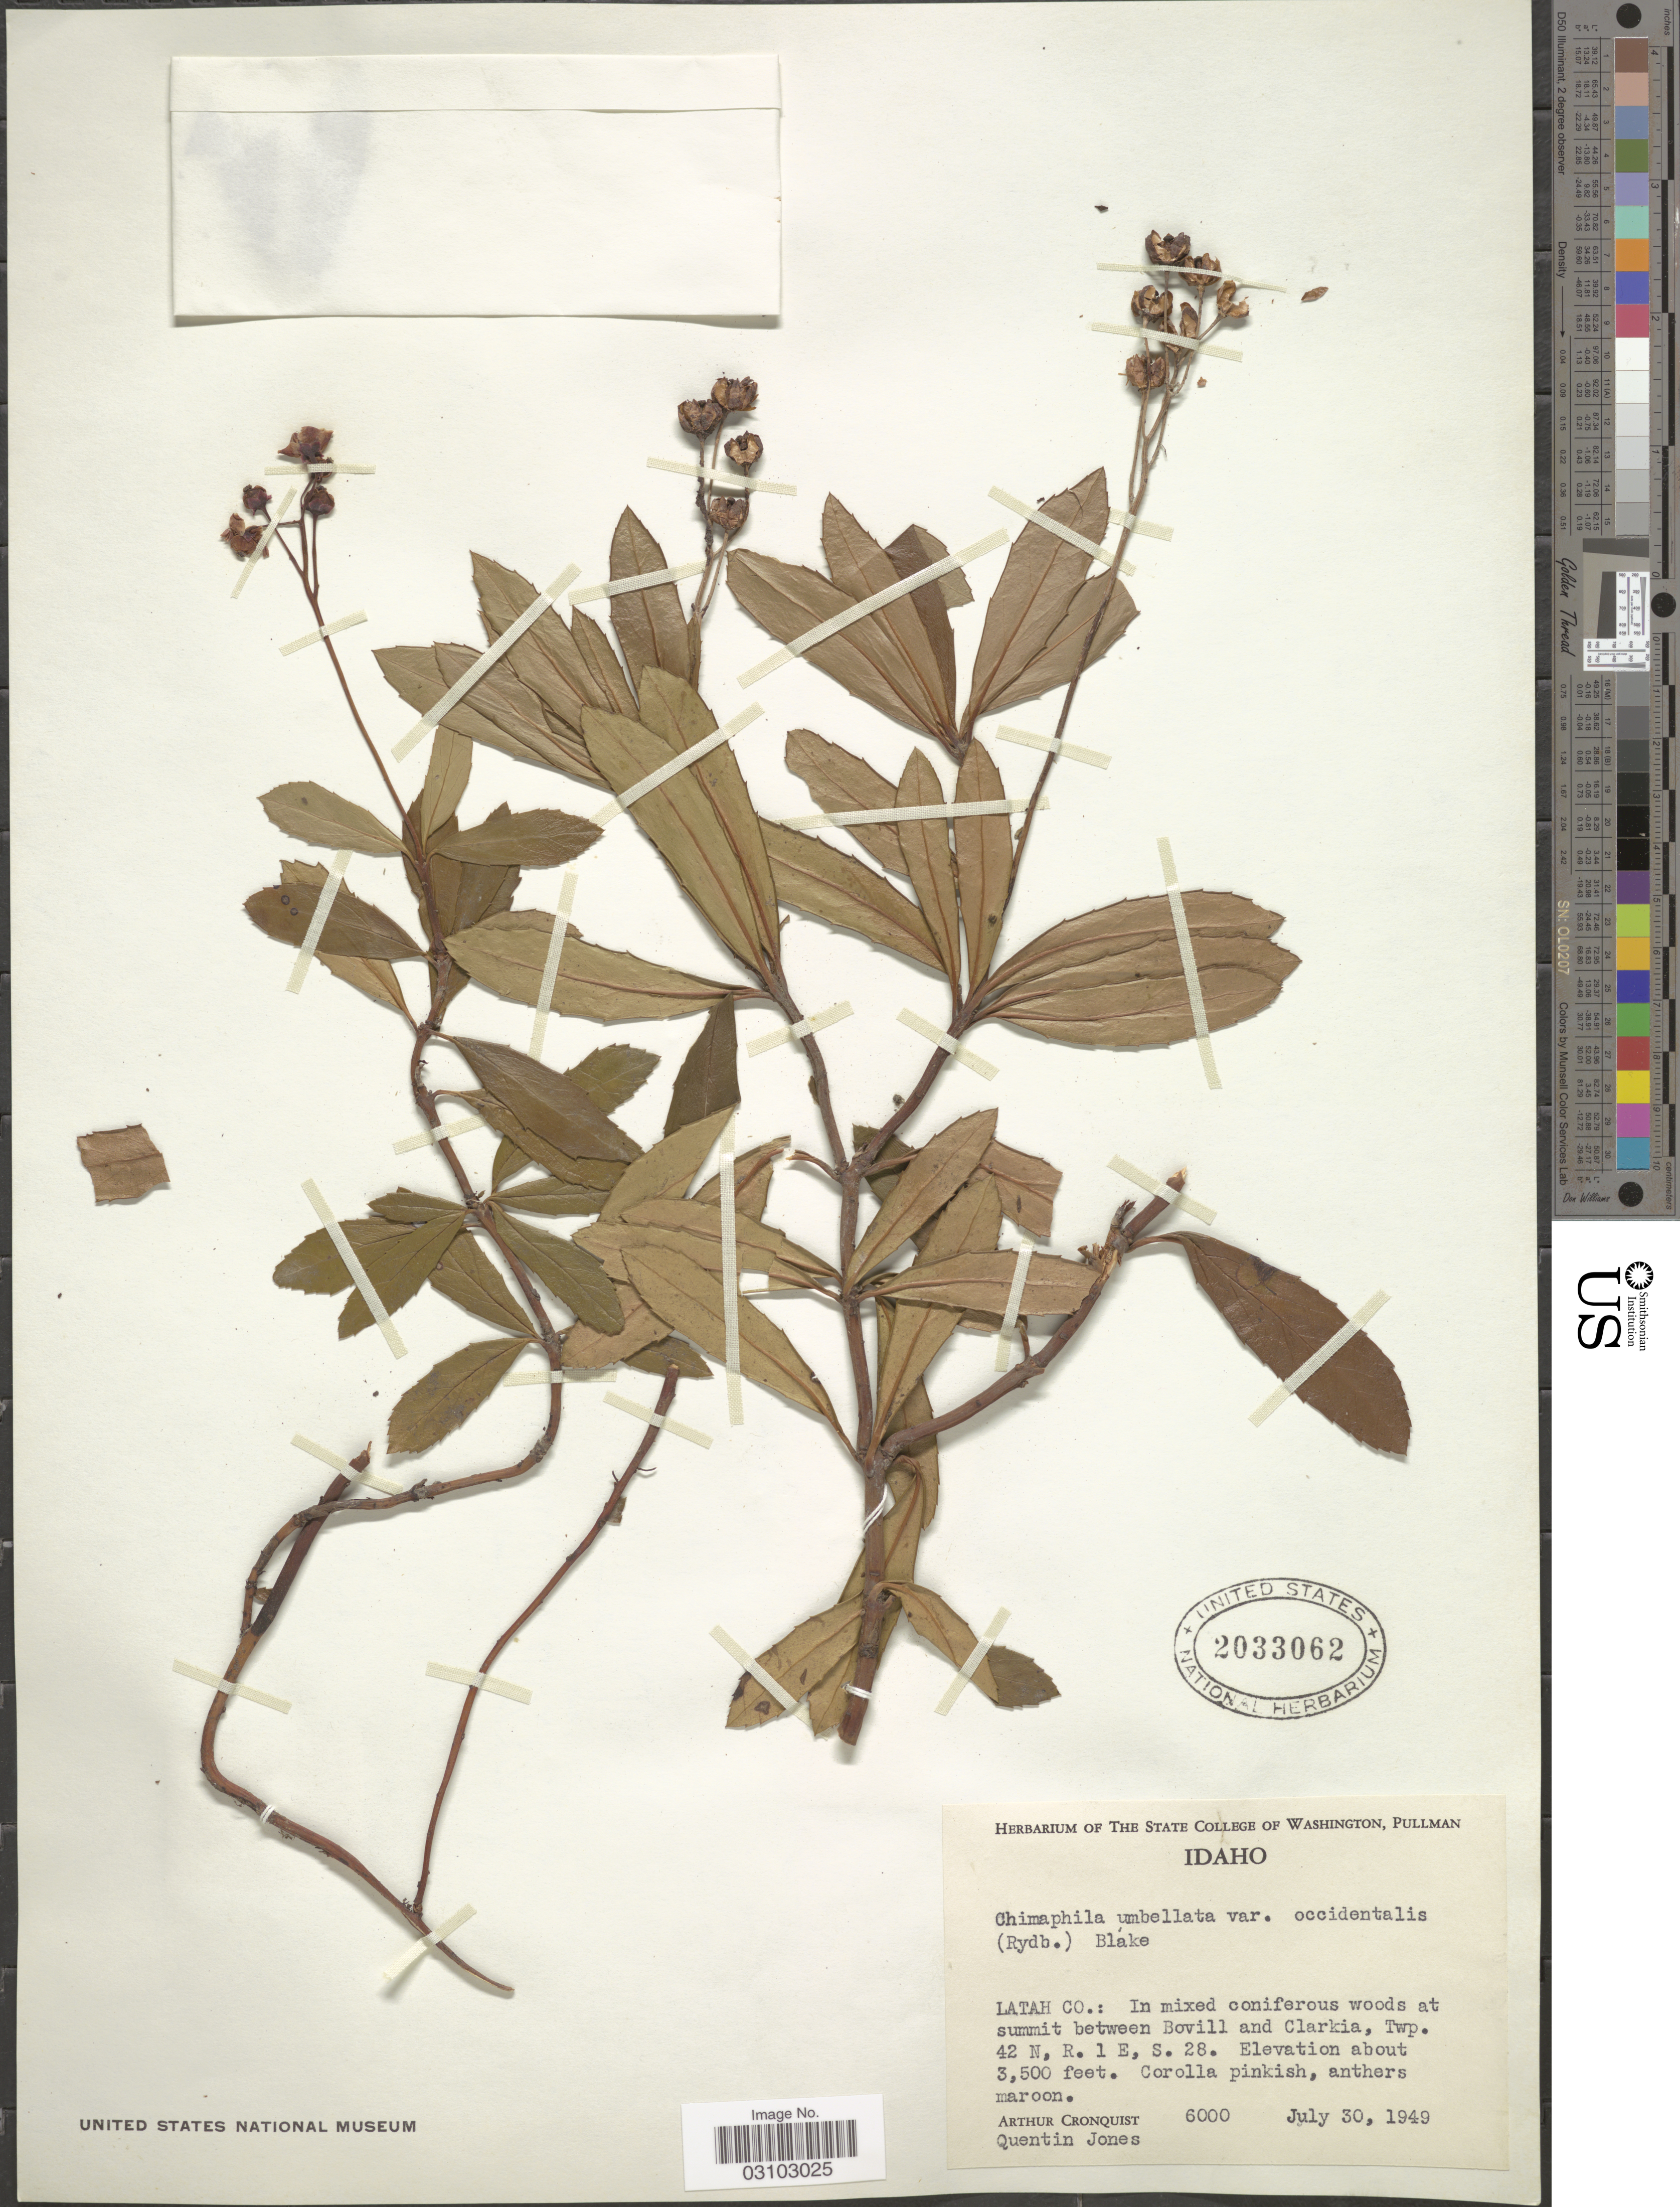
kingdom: Plantae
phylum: Tracheophyta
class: Magnoliopsida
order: Ericales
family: Ericaceae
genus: Chimaphila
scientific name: Chimaphila umbellata subsp. occidentalis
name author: (Rydb.) Hultén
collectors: A. J. Cronquist & Q. Jones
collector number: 6000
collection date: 1949-07-30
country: United States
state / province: Idaho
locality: Latah Co.: In mixed coniferous woods at summit between Bovill and Clarkia, Twp. 42 N, R. 1 E, S. 28.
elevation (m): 1067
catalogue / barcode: US 2033062